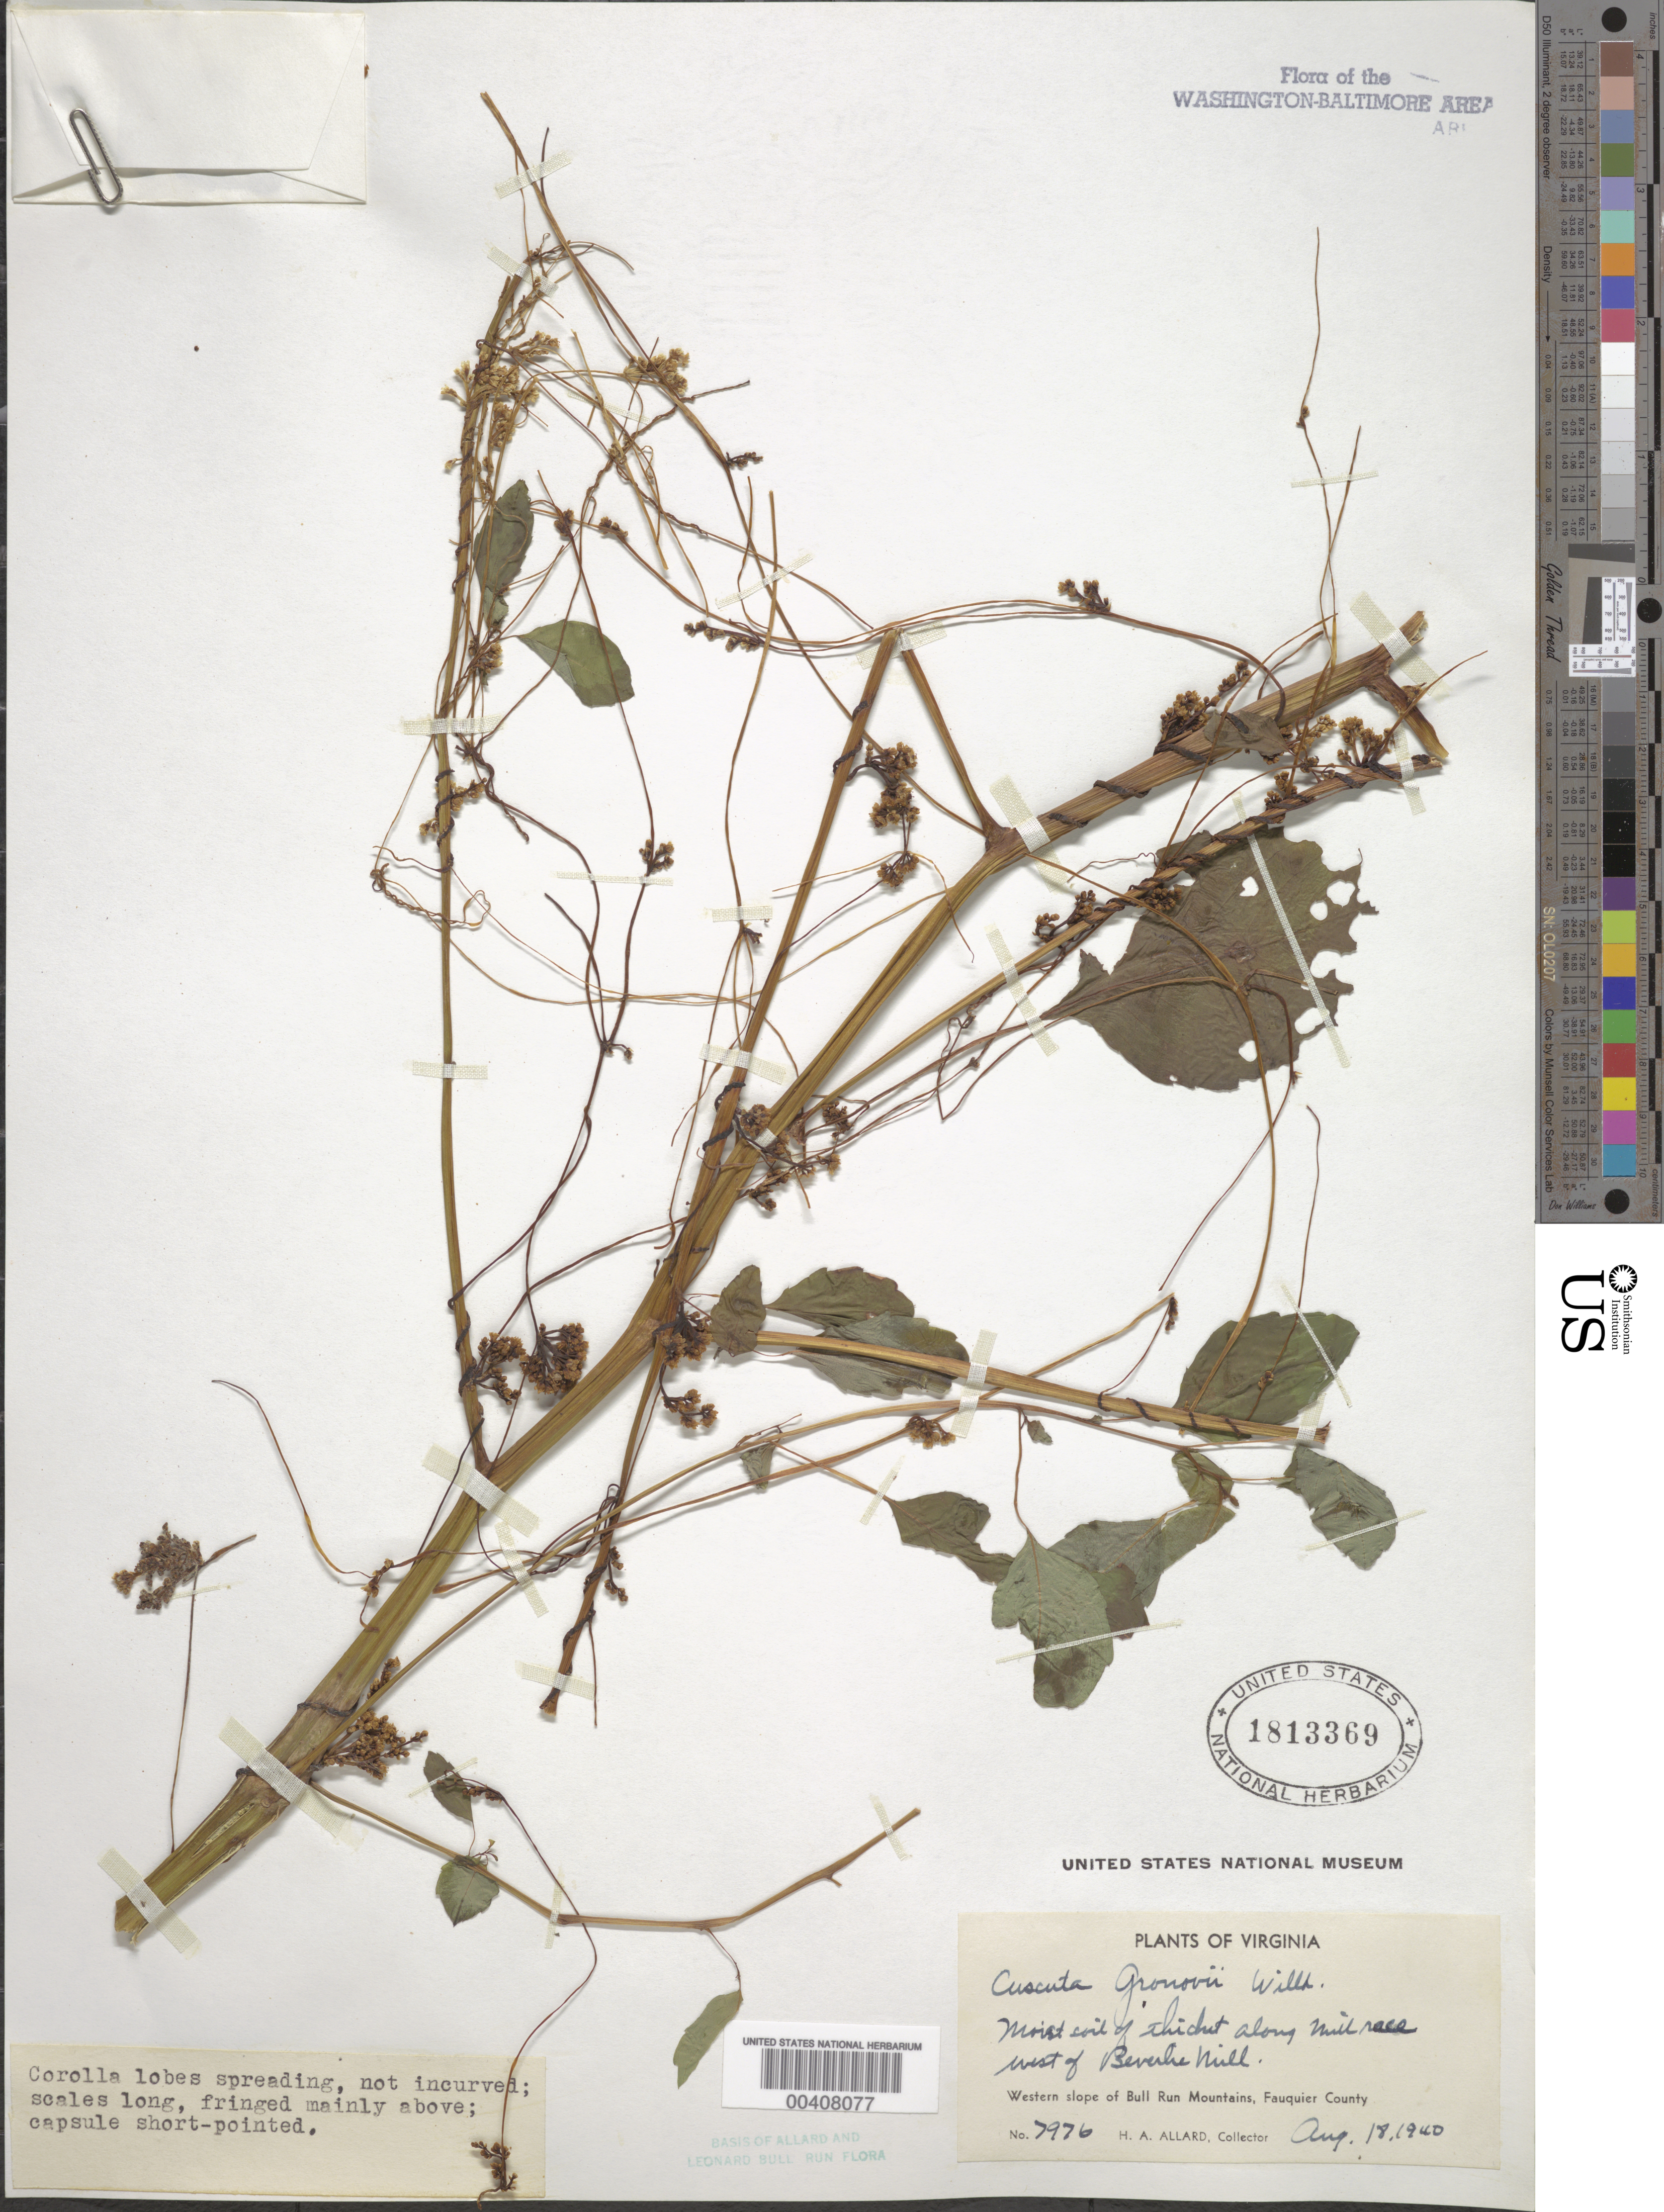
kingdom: Plantae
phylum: Tracheophyta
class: Magnoliopsida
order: Solanales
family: Convolvulaceae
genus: Cuscuta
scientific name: Cuscuta gronovii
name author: Willd. ex Schult.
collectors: H. A. Allard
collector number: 7976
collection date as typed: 18 Aug 1940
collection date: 1940-08-18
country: United States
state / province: Virginia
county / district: Fauquier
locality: Ns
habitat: Moist soil of thicket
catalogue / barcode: US 1813369